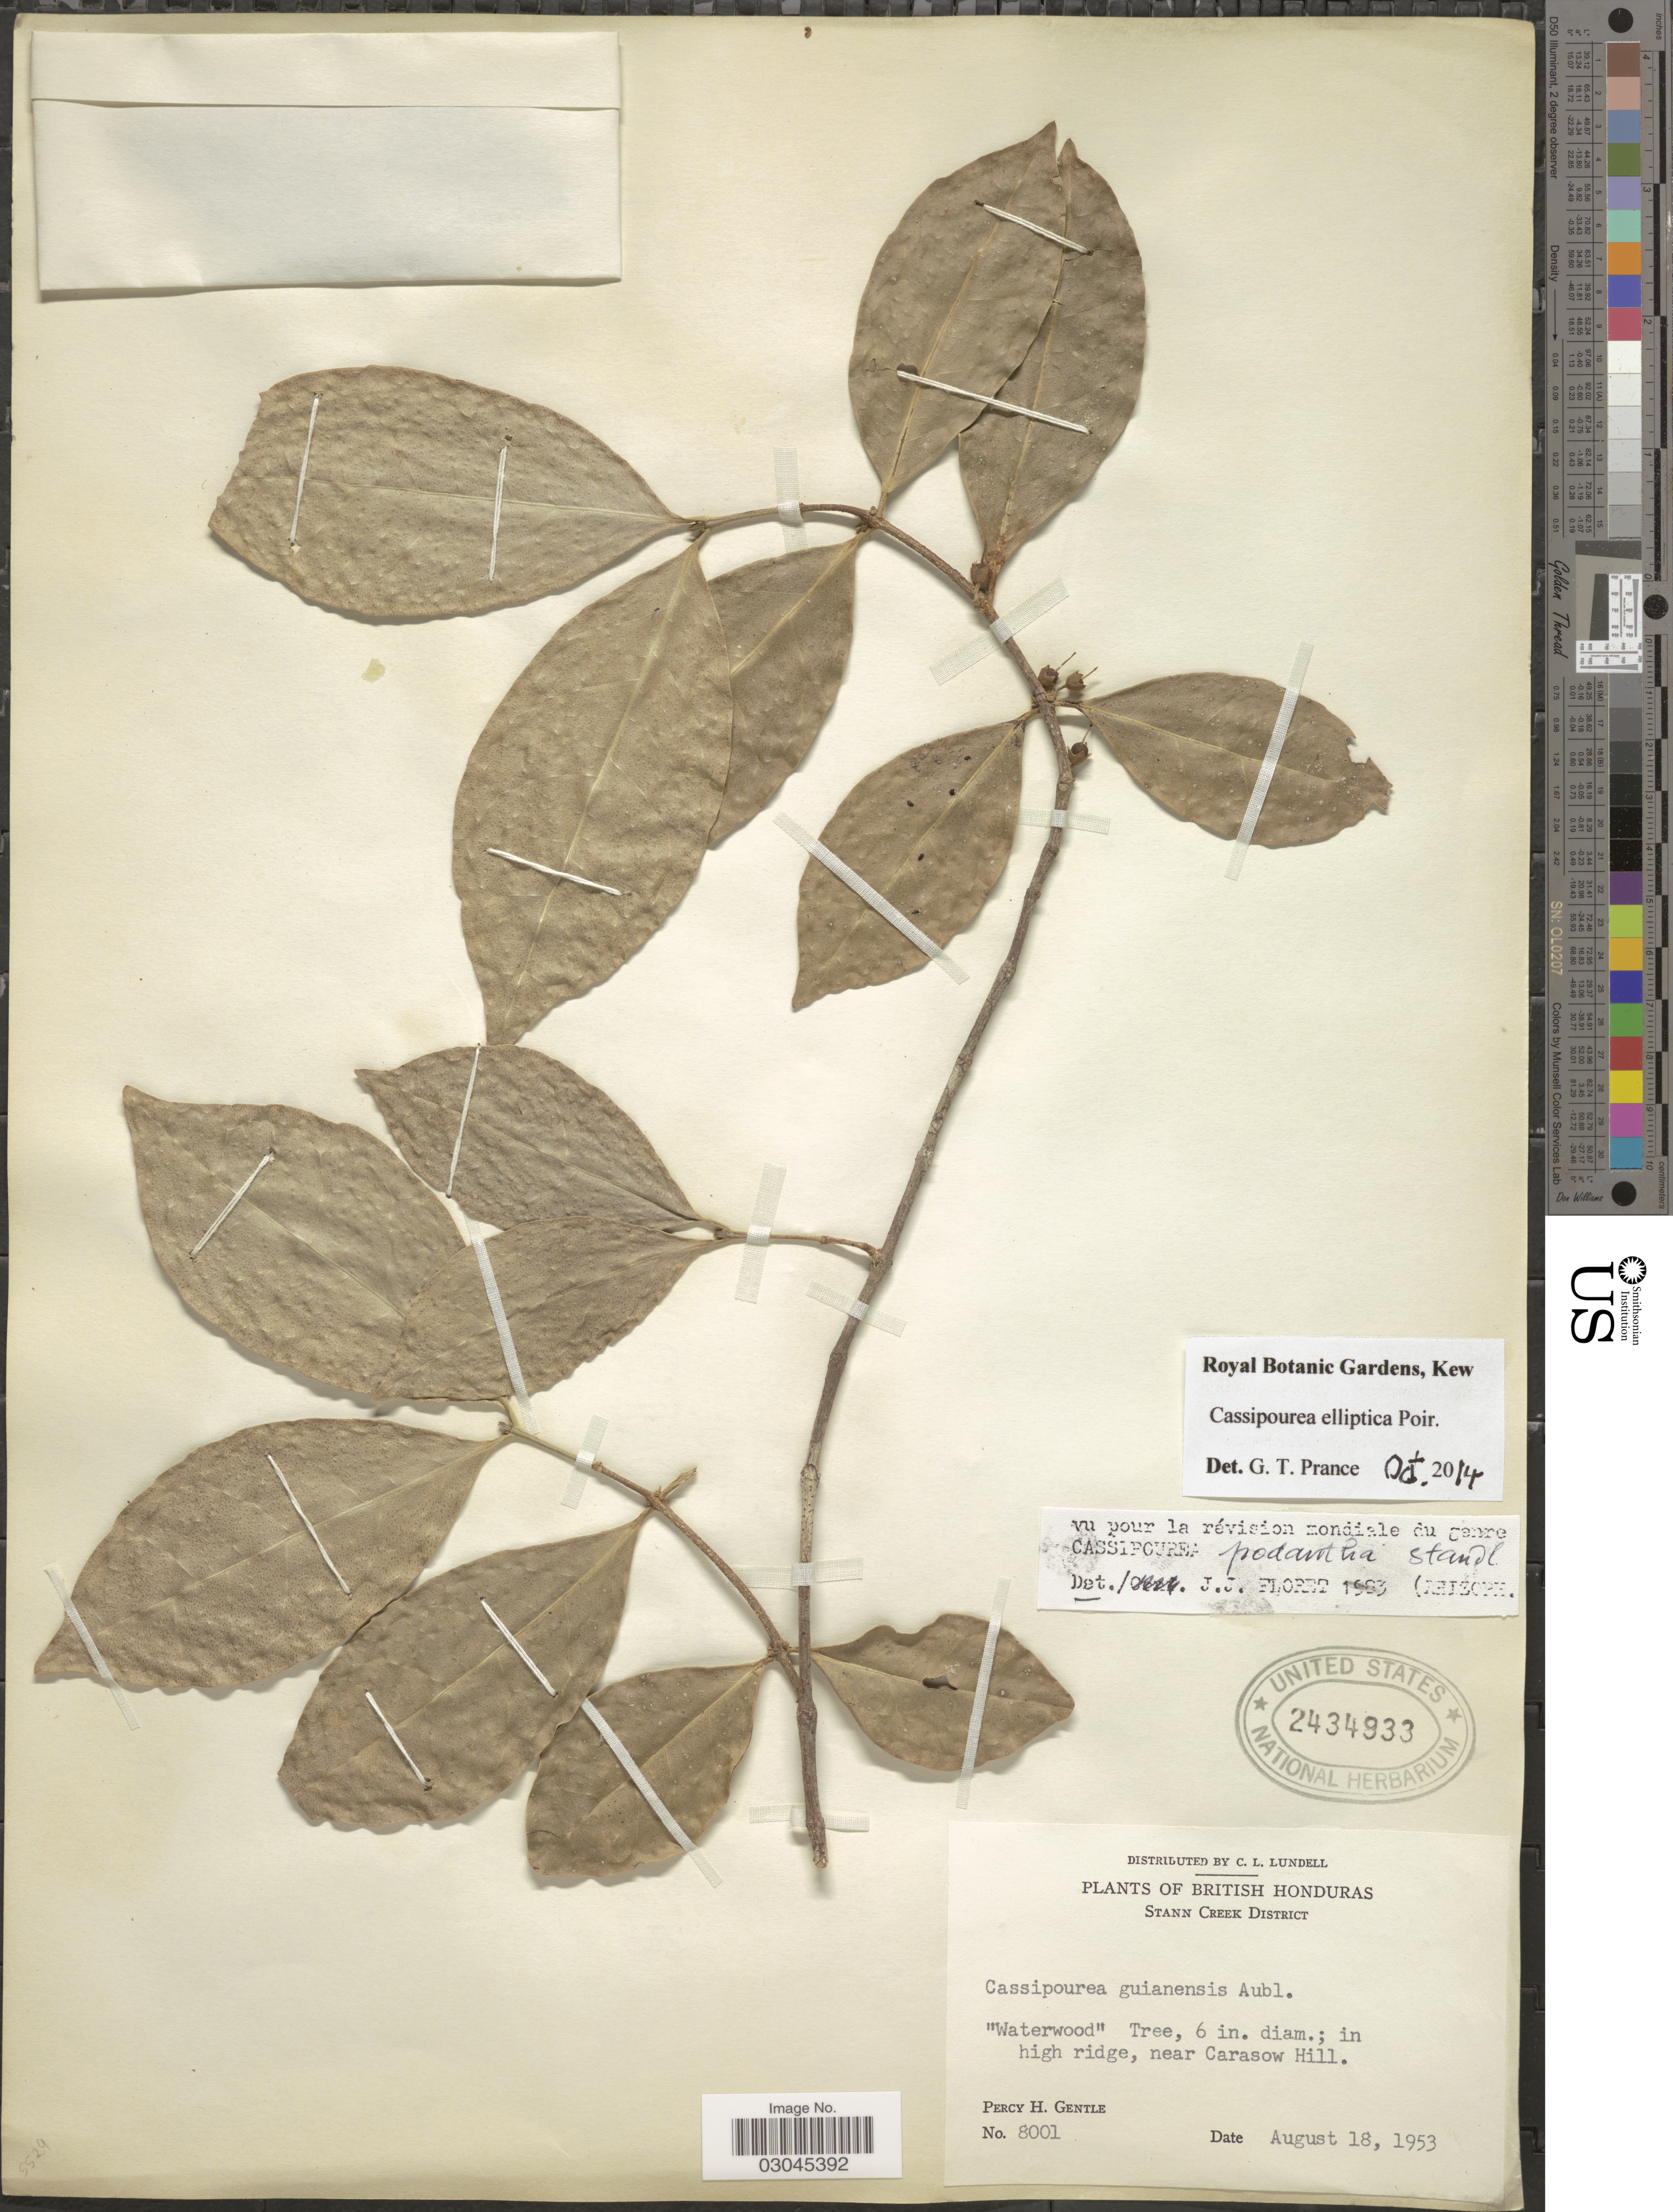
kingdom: Plantae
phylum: Tracheophyta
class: Magnoliopsida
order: Malpighiales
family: Rhizophoraceae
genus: Cassipourea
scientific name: Cassipourea elliptica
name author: (Sw.) Poir.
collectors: P. H. Gentle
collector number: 8001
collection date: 1953-08-18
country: Belize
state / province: Stann Creek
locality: British Honduras. Stann Creek District. In high ridge, near Carasow Hill.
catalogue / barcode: US 2434933